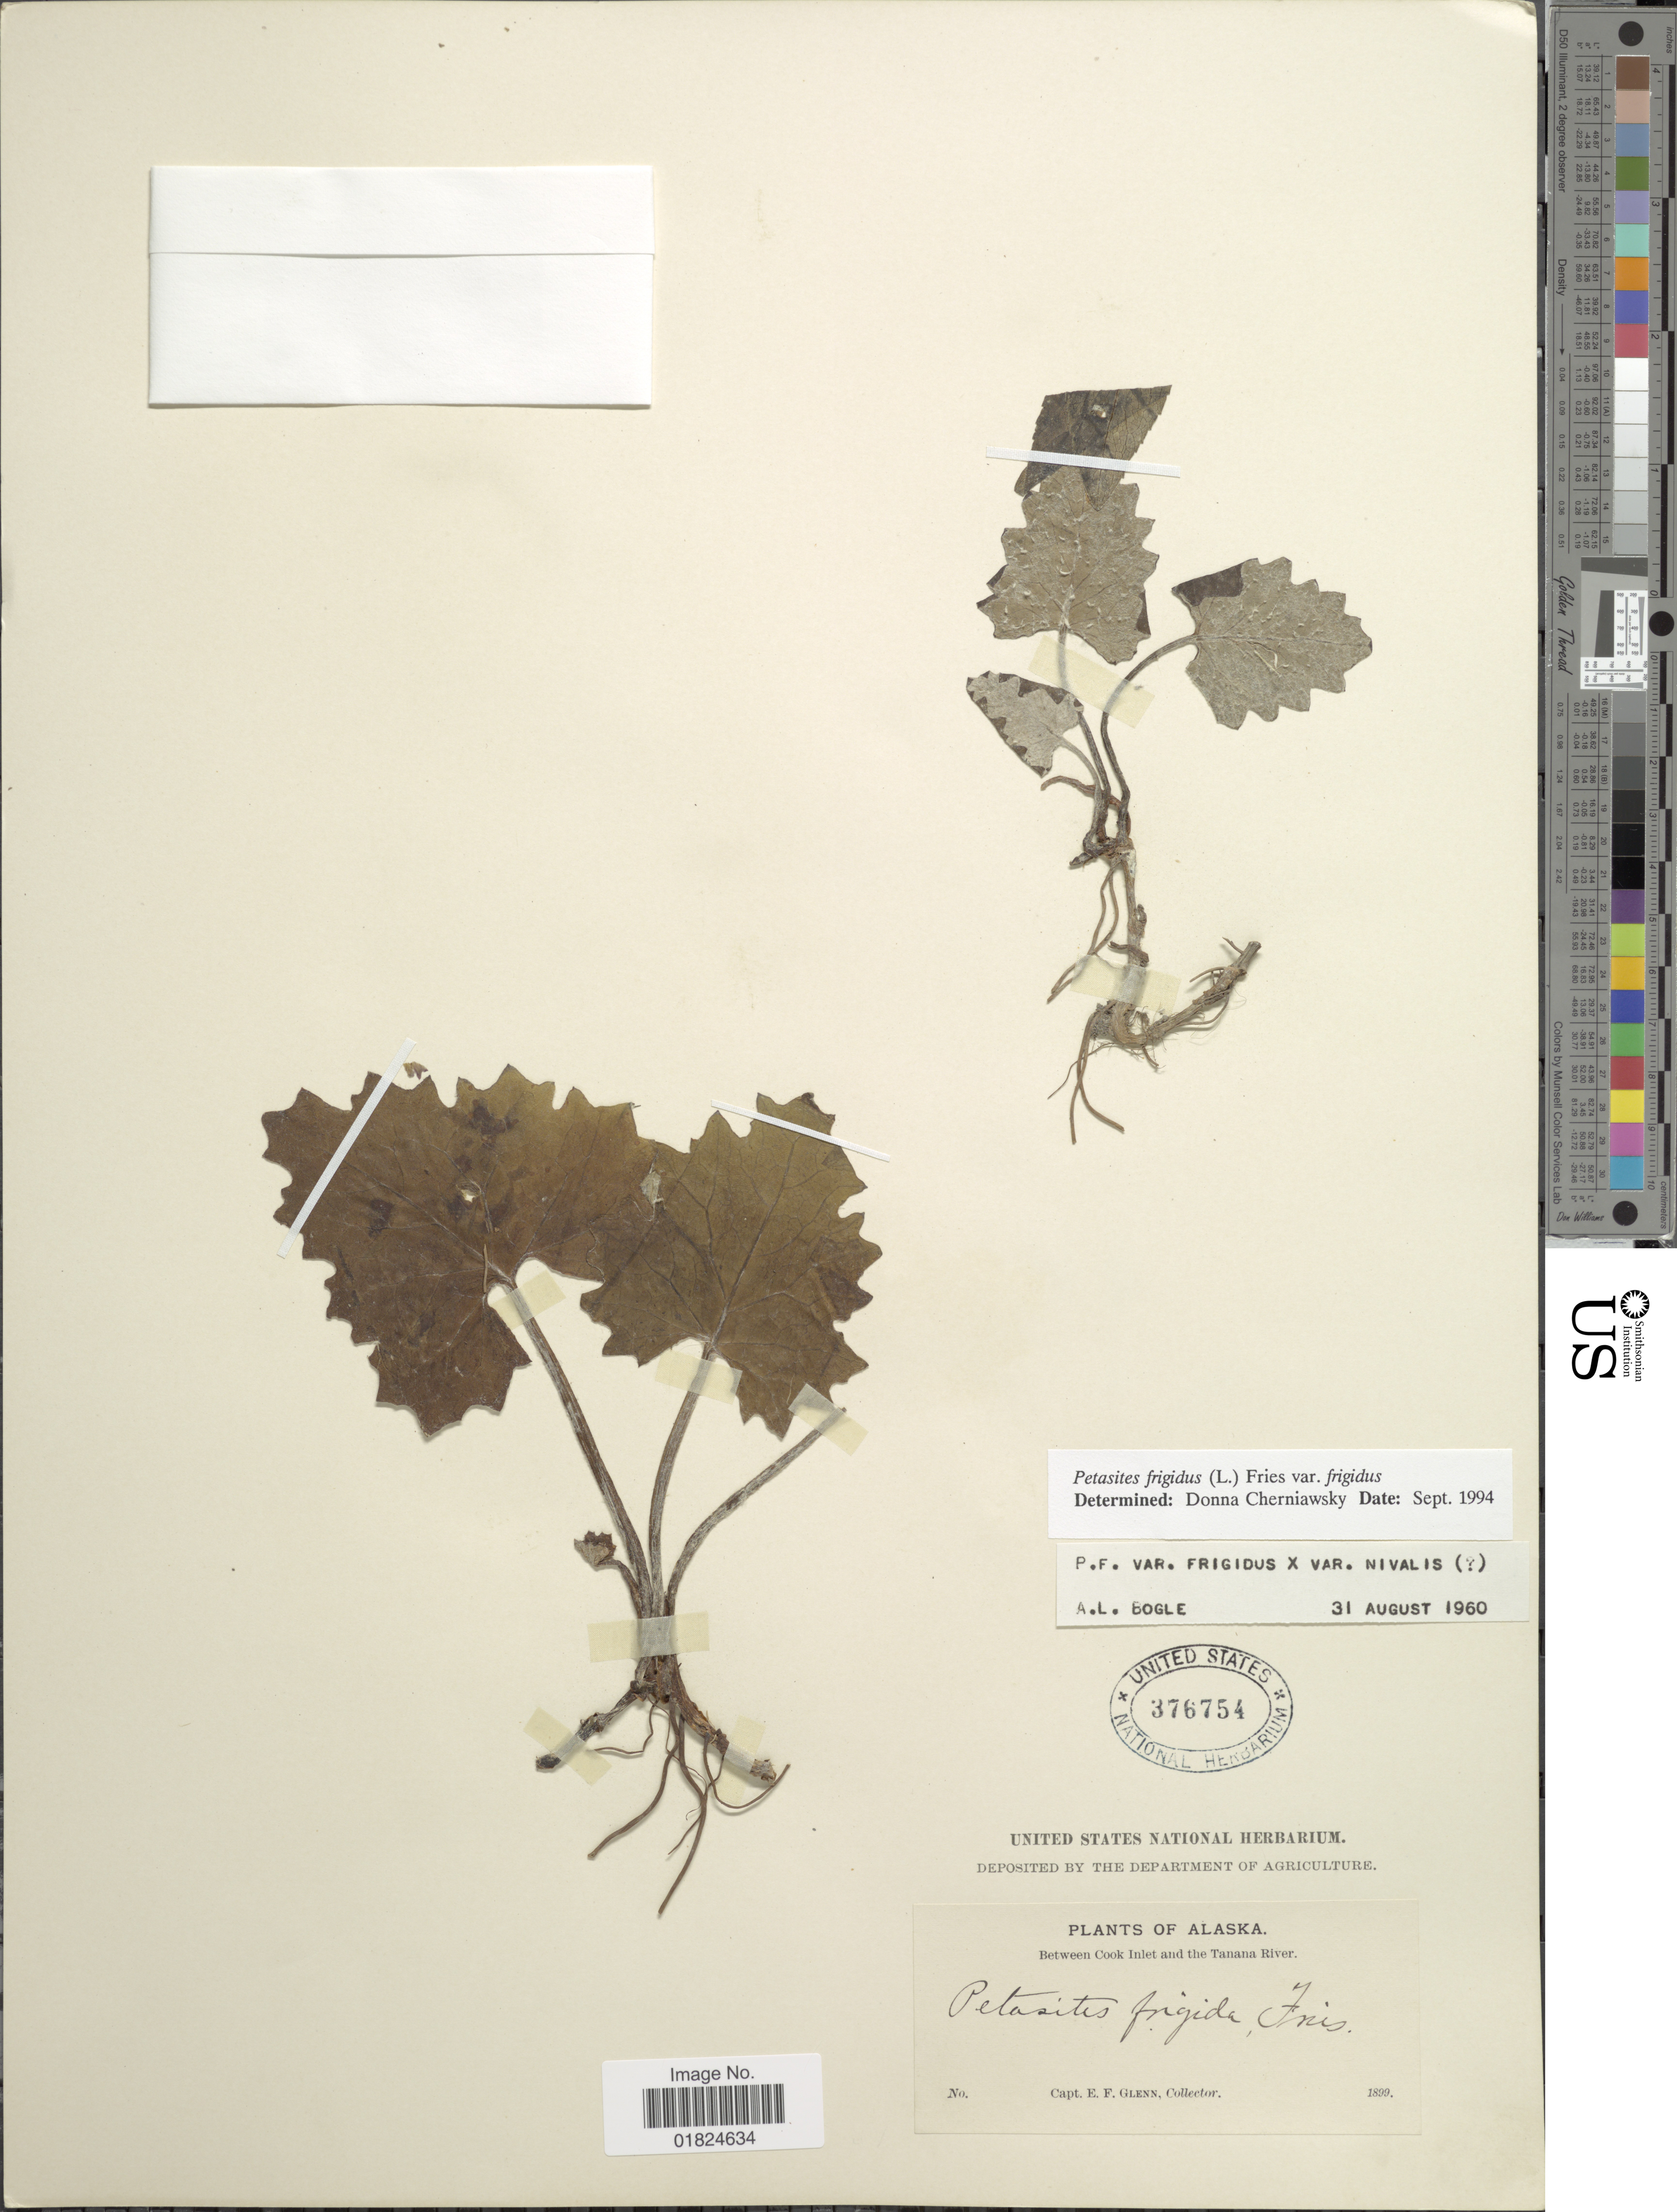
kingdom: Plantae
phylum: Tracheophyta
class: Magnoliopsida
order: Asterales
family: Asteraceae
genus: Petasites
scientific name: Petasites frigidus var. frigidus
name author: (L.) Fr.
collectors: E. Glenn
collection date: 1899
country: United States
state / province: Alaska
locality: Between Cook Inlet and the Tanana River.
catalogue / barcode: US 376754